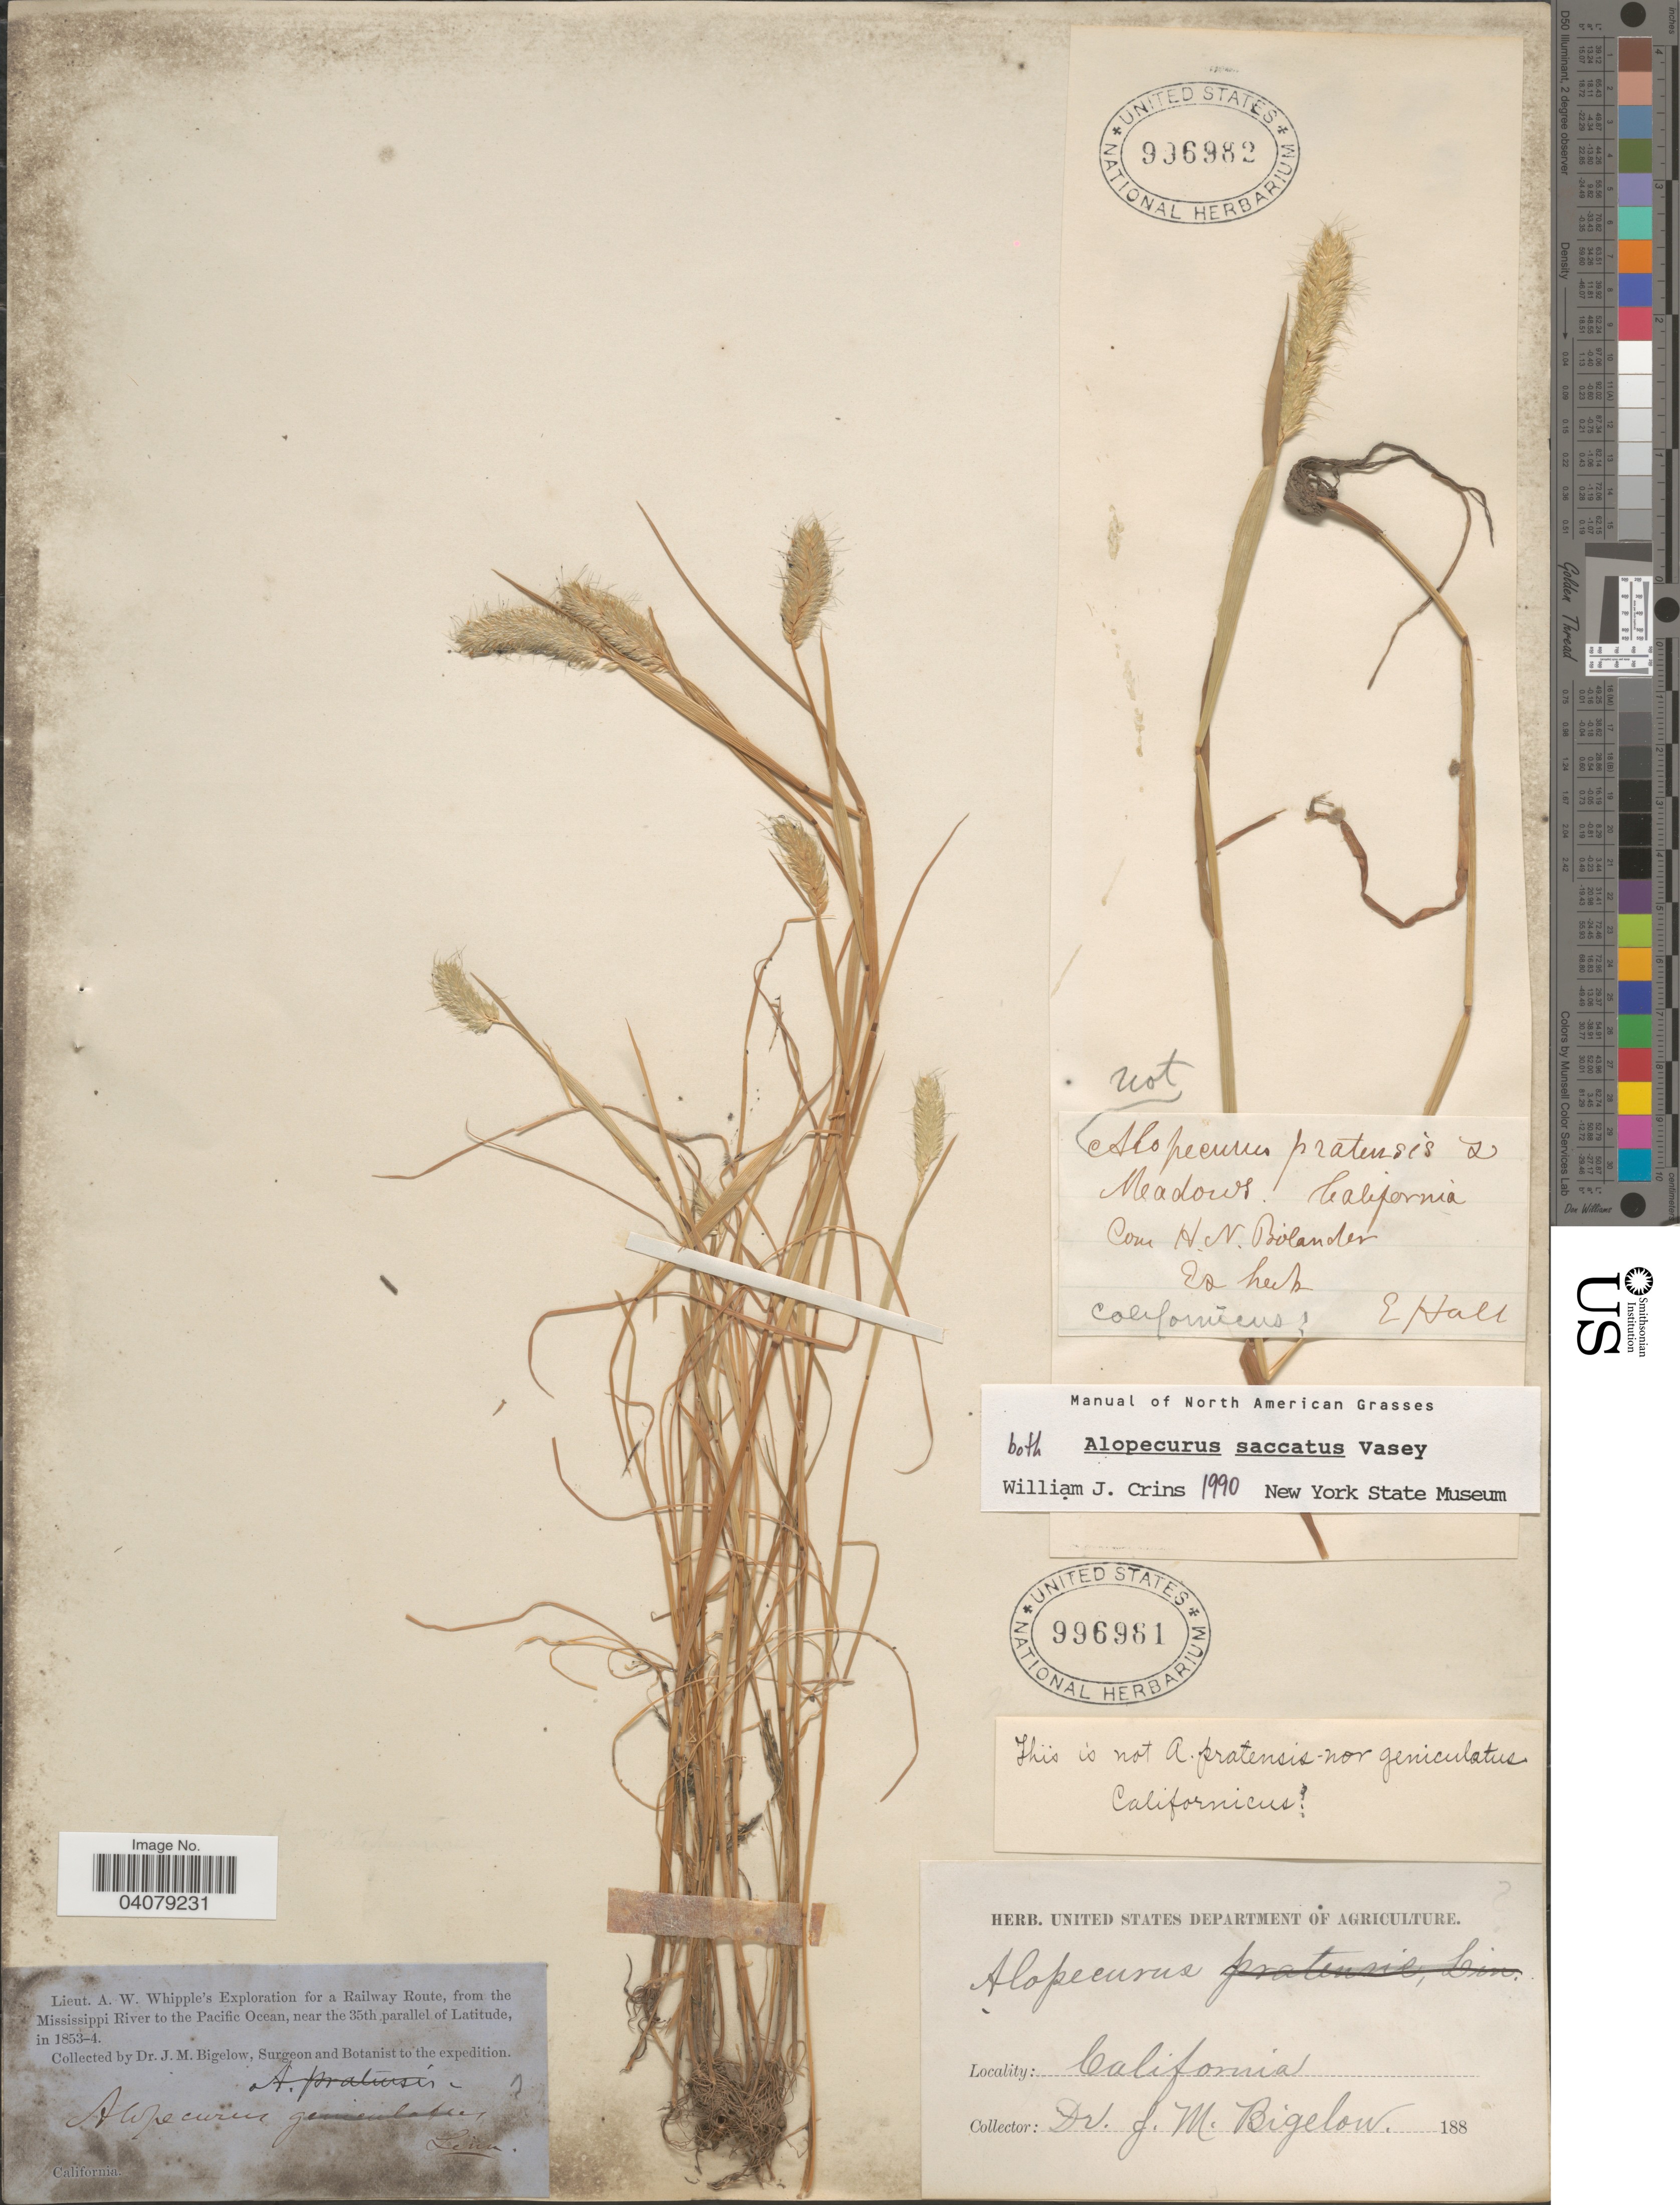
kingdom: Plantae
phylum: Tracheophyta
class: Liliopsida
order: Poales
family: Poaceae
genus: Alopecurus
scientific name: Alopecurus saccatus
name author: Vasey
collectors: E. Hall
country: United States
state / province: California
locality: Meadows.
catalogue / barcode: US 996982